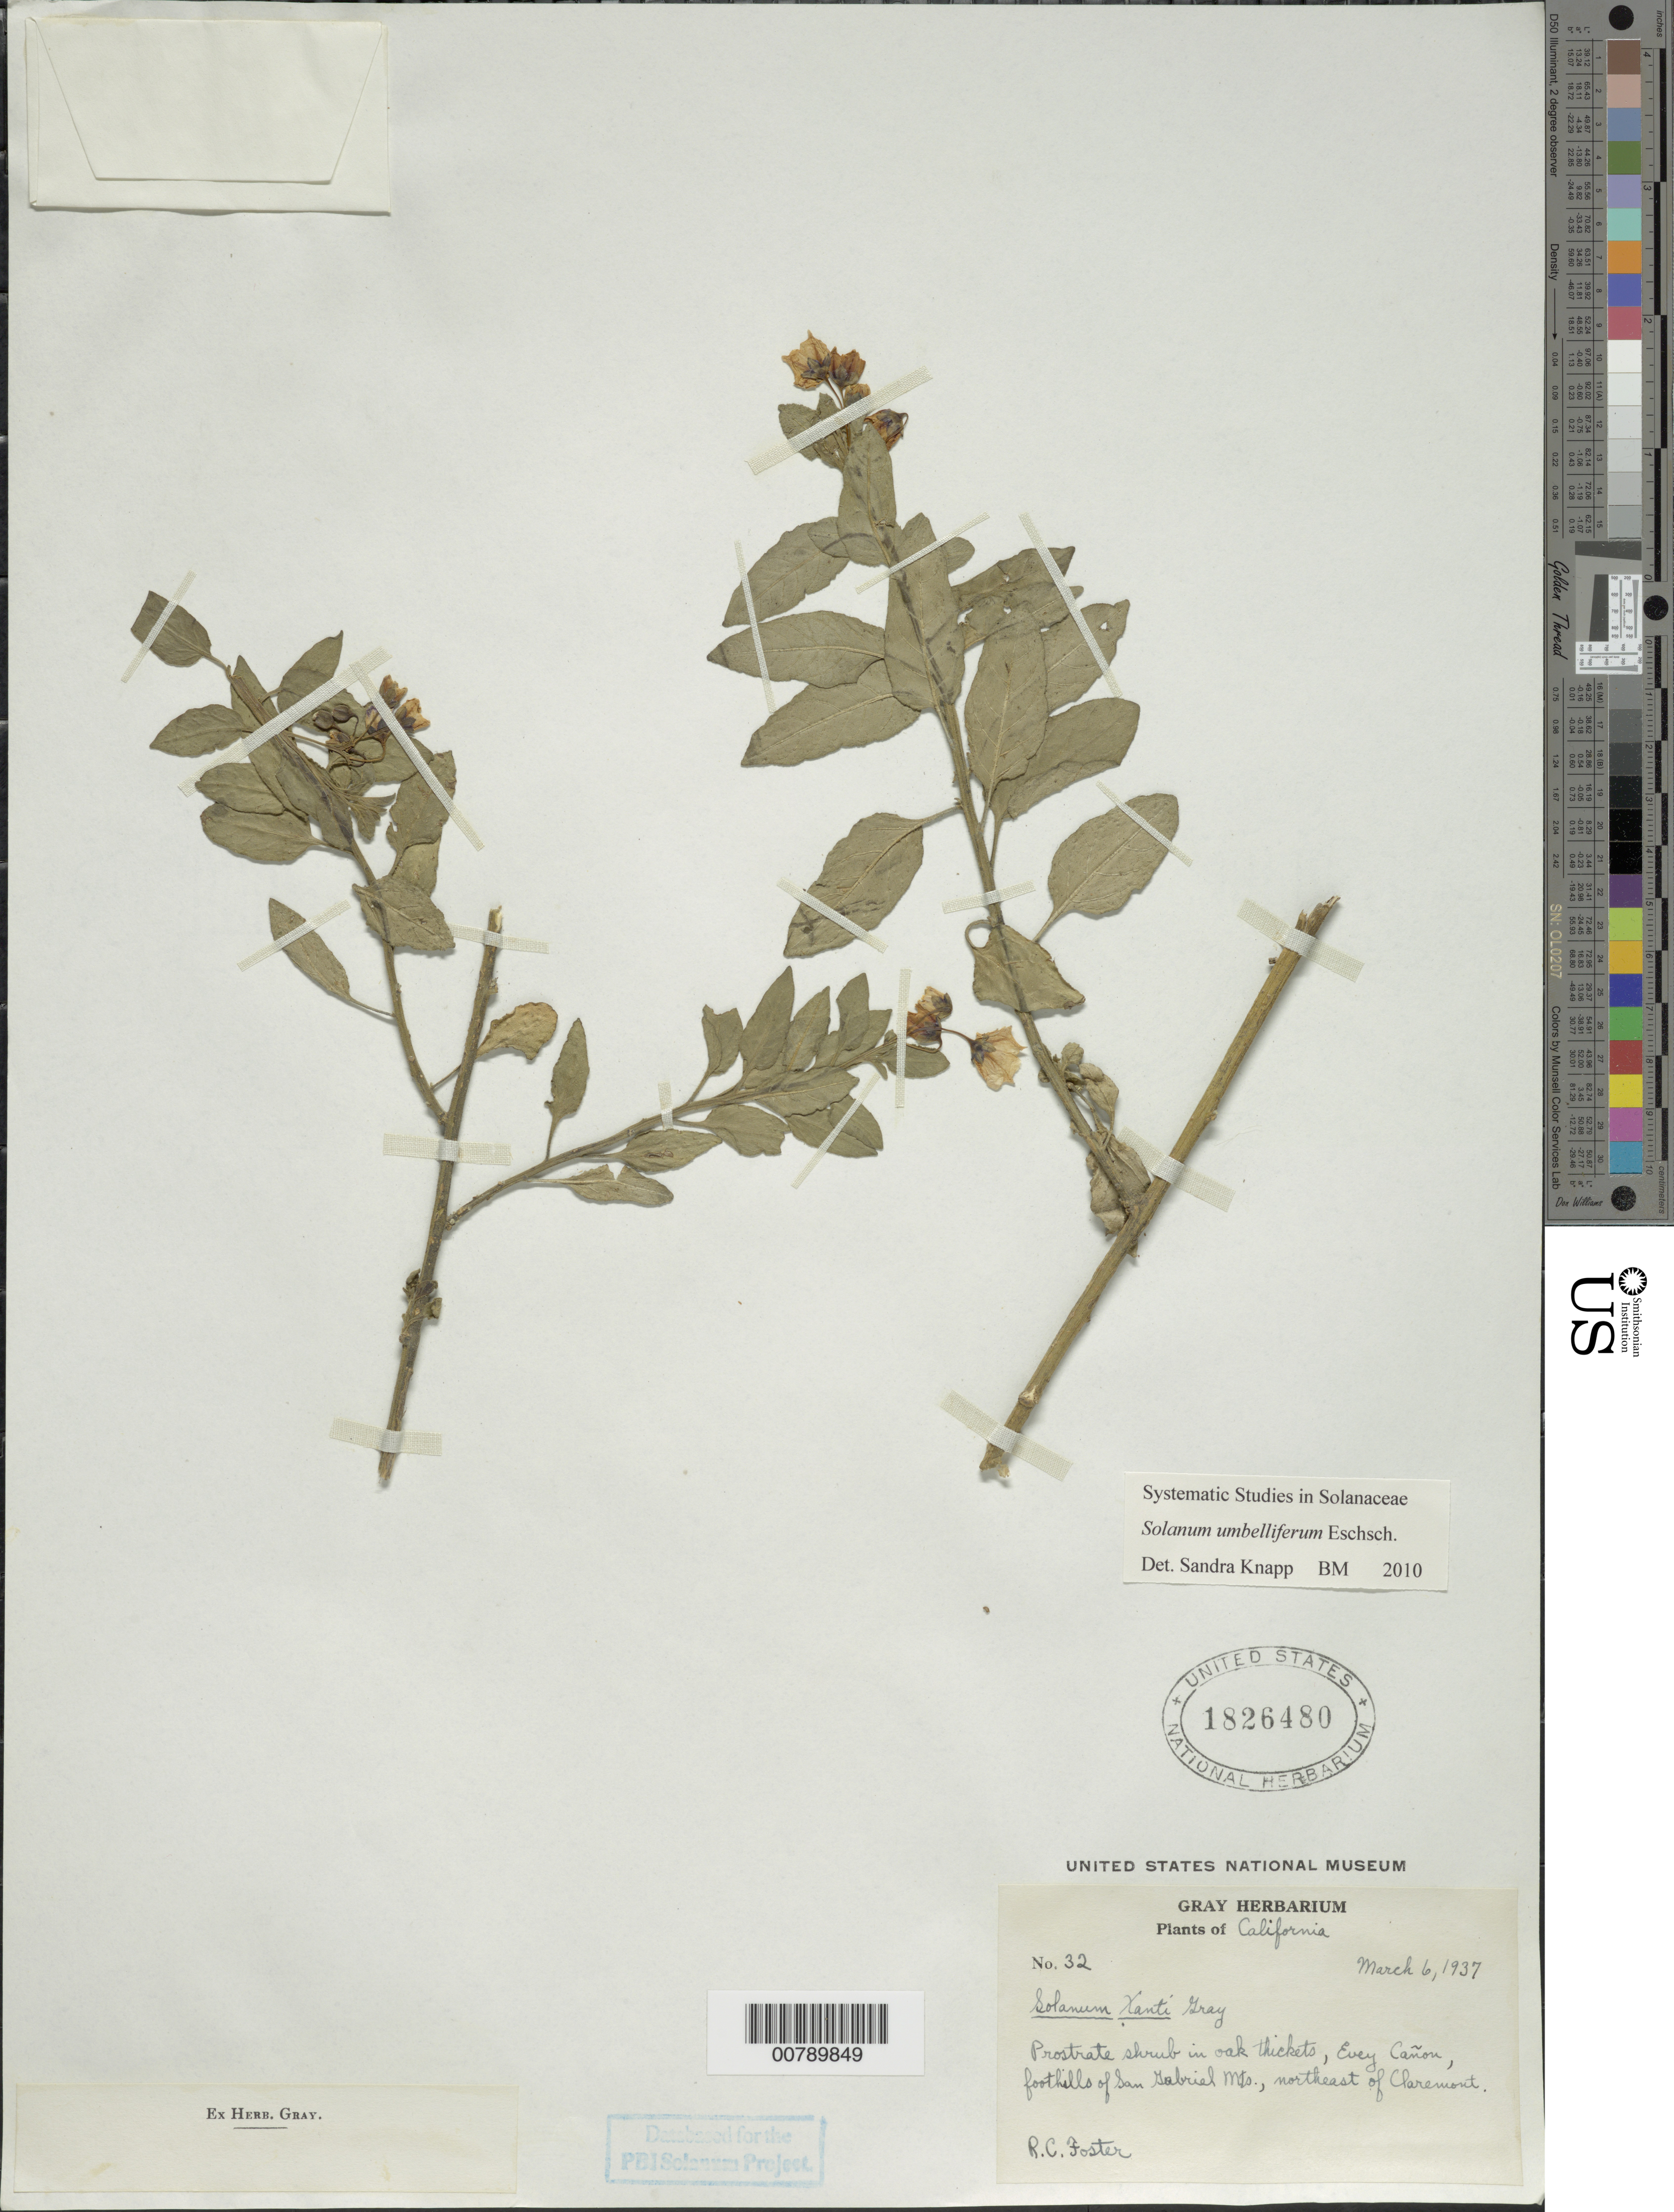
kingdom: Plantae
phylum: Tracheophyta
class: Magnoliopsida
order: Solanales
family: Solanaceae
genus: Solanum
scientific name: Solanum umbelliferum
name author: Eschsch.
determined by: Knapp, S. D.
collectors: R. C. Foster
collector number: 32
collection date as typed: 6 Mar 1937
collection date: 1937-03-06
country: United States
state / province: California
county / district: Los Angeles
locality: Evey Canyon, foothills of San Gabriel Mts, NE of Claremont.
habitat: In oak thickets.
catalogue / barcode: US 1826480